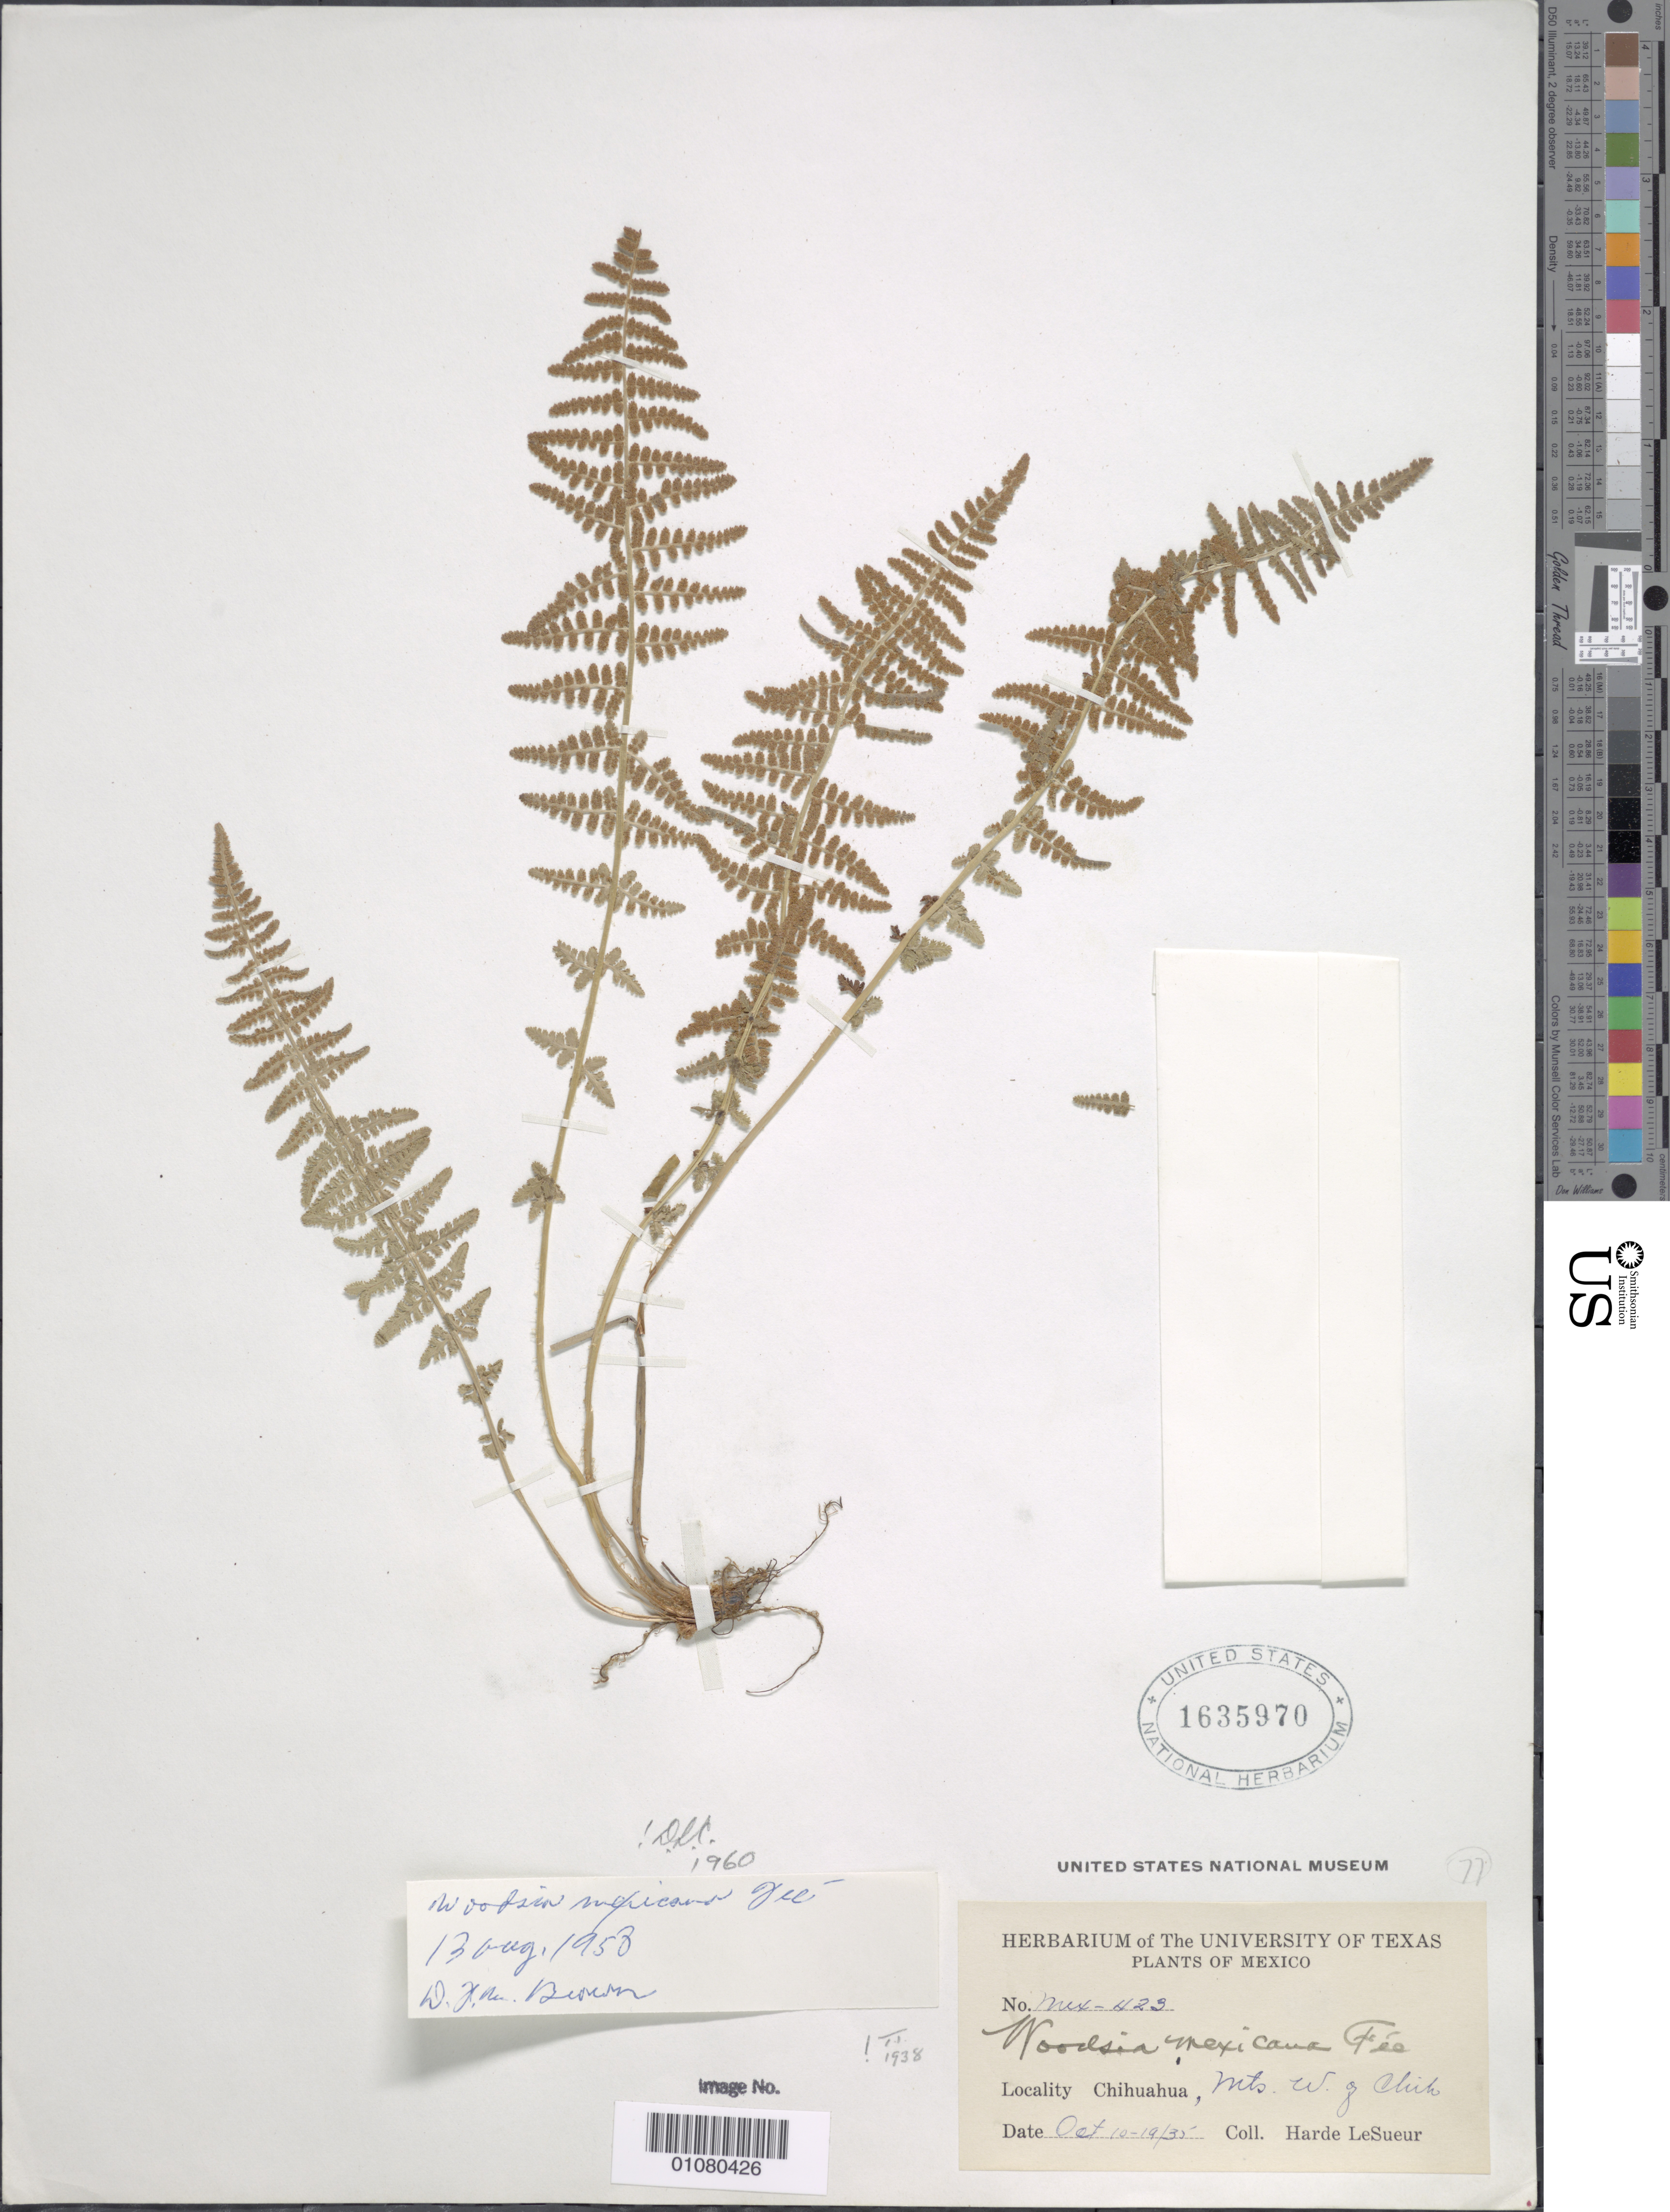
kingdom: Plantae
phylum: Tracheophyta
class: Polypodiopsida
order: Polypodiales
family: Woodsiaceae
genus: Woodsia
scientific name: Woodsia mexicana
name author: Fée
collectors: D. H. LeSueur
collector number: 423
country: Mexico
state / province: Chihuahua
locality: Mountins W of Chih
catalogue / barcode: US 1635970